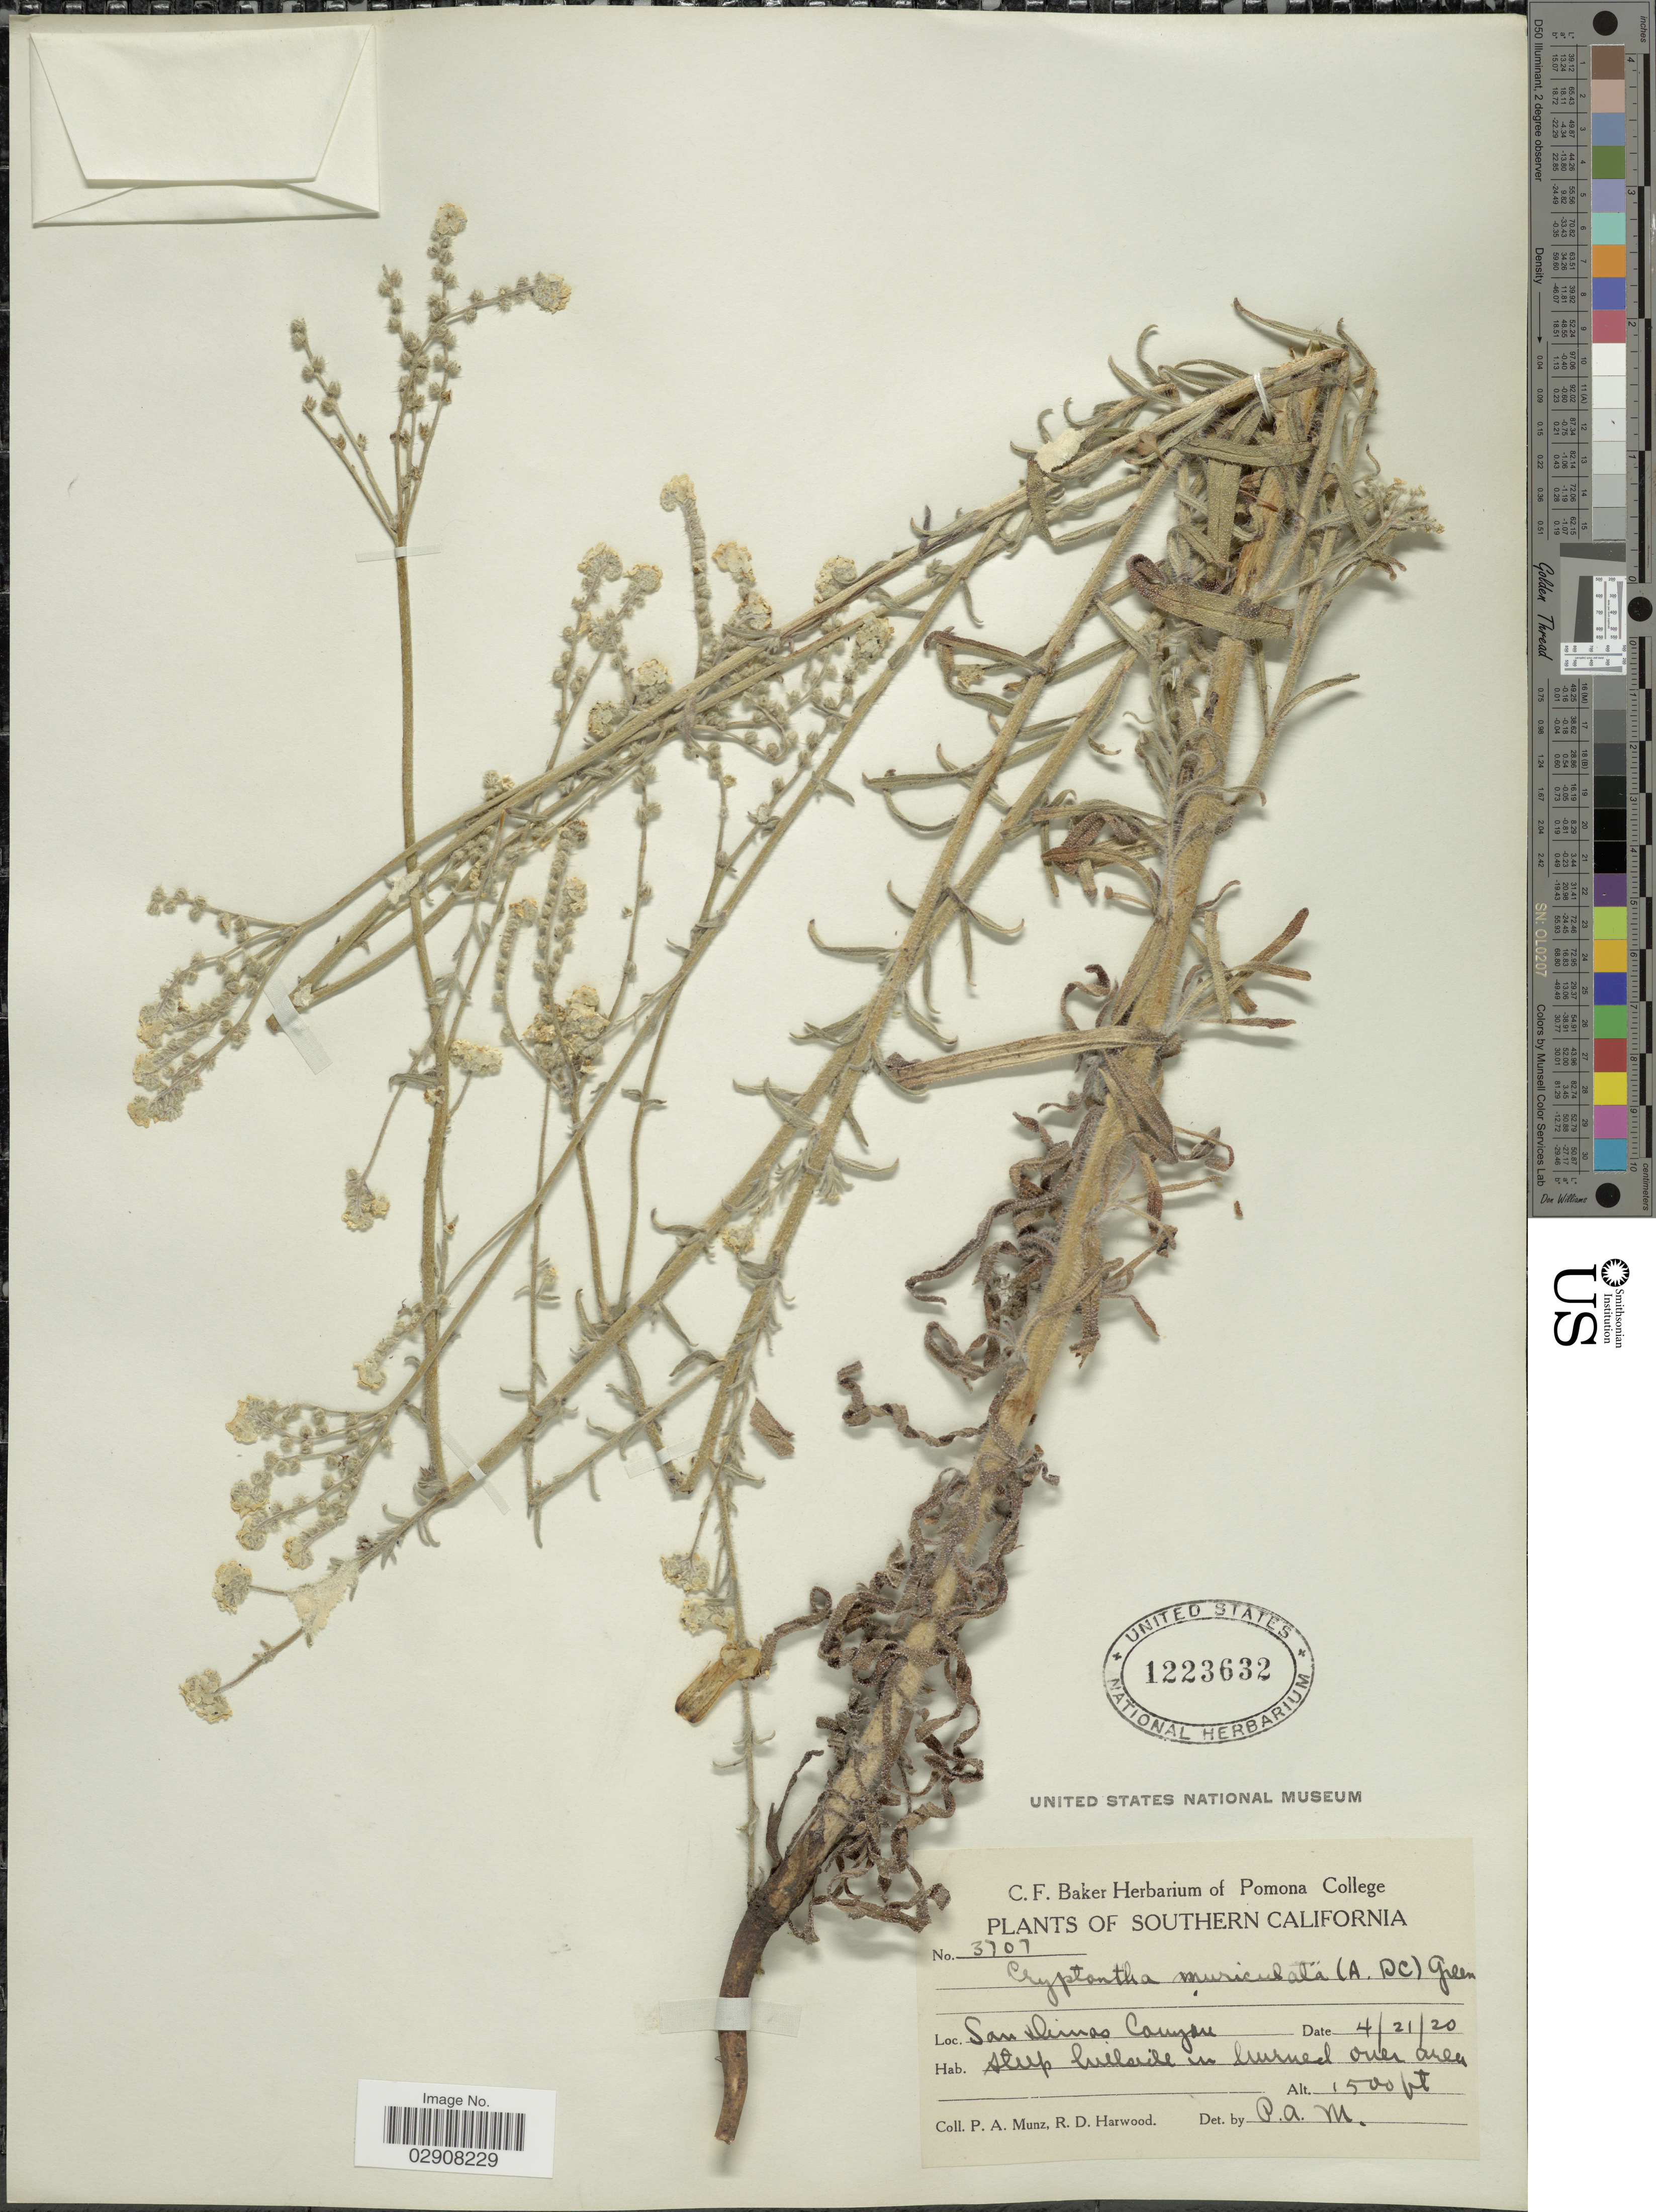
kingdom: Plantae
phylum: Tracheophyta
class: Magnoliopsida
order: Boraginales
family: Boraginaceae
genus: Cryptantha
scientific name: Cryptantha muricata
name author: (Hook. & Arn.) A. Nelson & J.F. Macbr.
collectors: P. A. Munz & R. Harwood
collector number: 3707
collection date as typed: Transcribed d/m/y: 21/4/20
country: United States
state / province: California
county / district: Los Angeles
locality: Southern California. San Dimas Canyon.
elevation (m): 457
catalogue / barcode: US 1223632